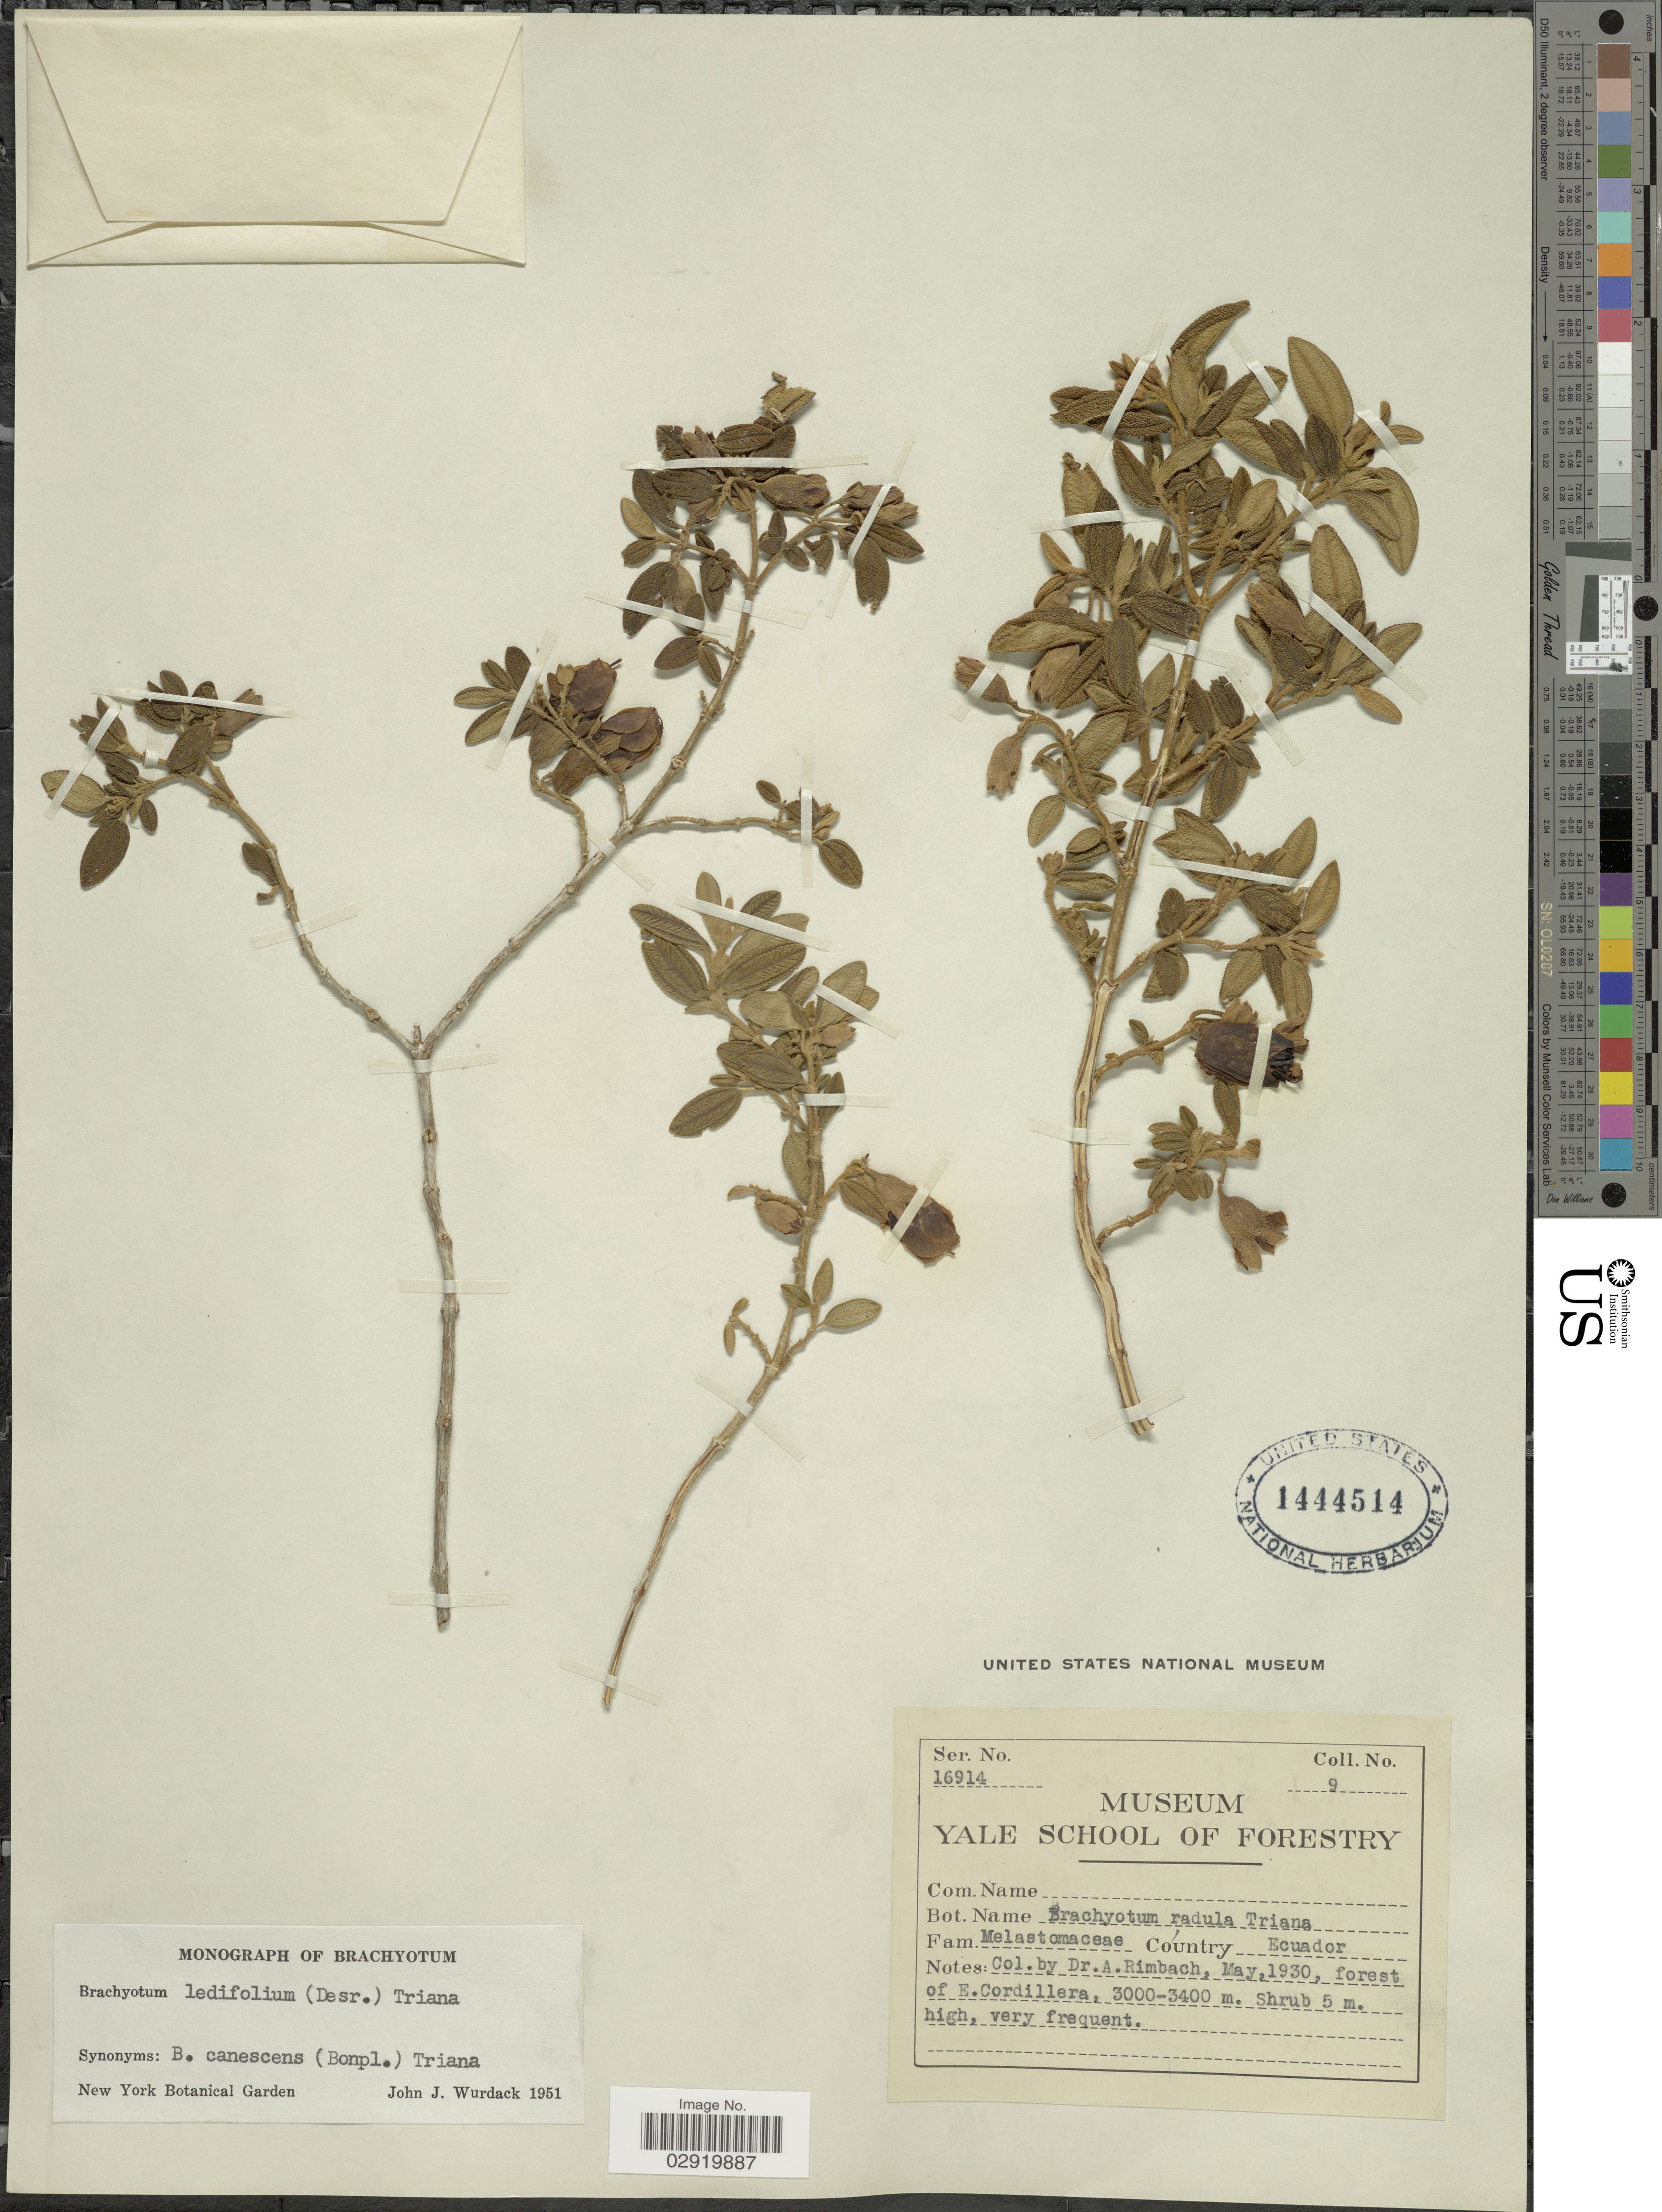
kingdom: Plantae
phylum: Tracheophyta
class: Magnoliopsida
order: Myrtales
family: Melastomataceae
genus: Brachyotum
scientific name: Brachyotum ledifolium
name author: (Desr.) Triana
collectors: A. Rimbach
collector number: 9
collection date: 1930-05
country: Ecuador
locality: Forest of E. Cordillera.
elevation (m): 3000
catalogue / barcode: US 1444514